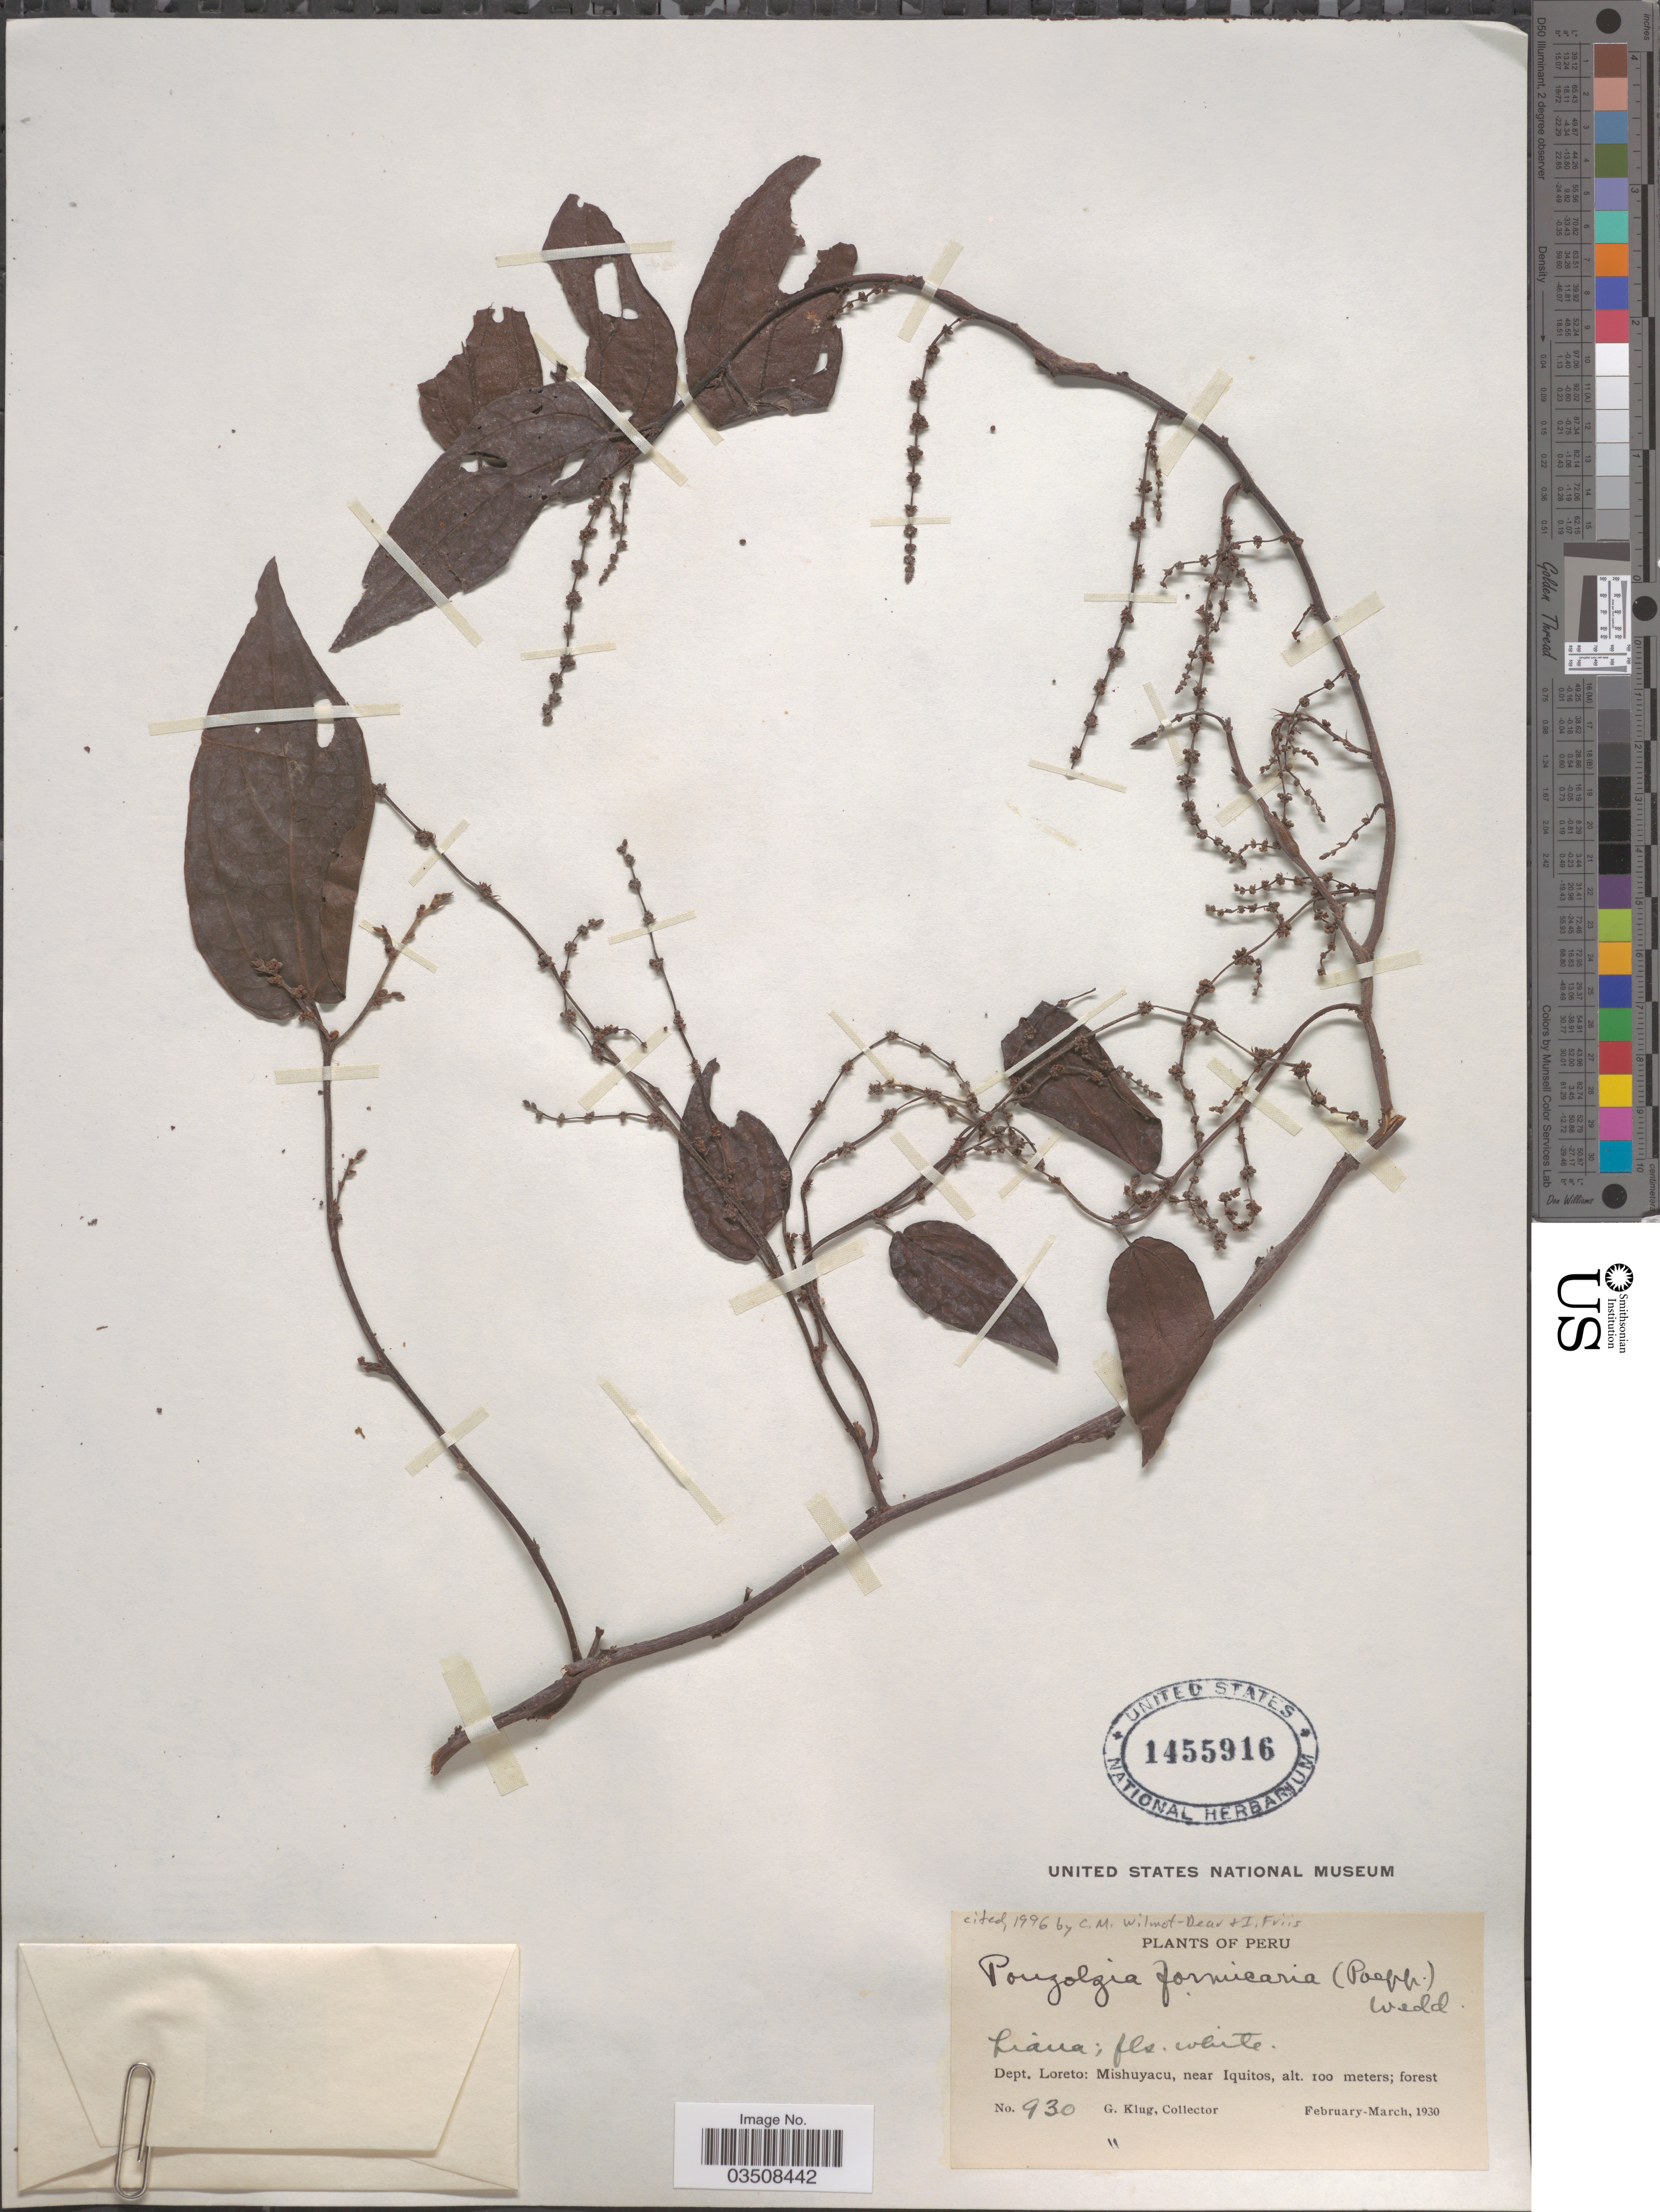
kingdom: Plantae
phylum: Tracheophyta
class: Magnoliopsida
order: Rosales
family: Urticaceae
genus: Pouzolzia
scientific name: Pouzolzia formicaria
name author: (Poepp. ex Wedd.) Wedd.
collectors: G. Klug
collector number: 930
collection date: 1930-02/1930-03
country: Peru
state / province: Loreto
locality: Dept. Loreto: Mishuyacu, near Iquitos.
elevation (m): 100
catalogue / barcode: US 1455916